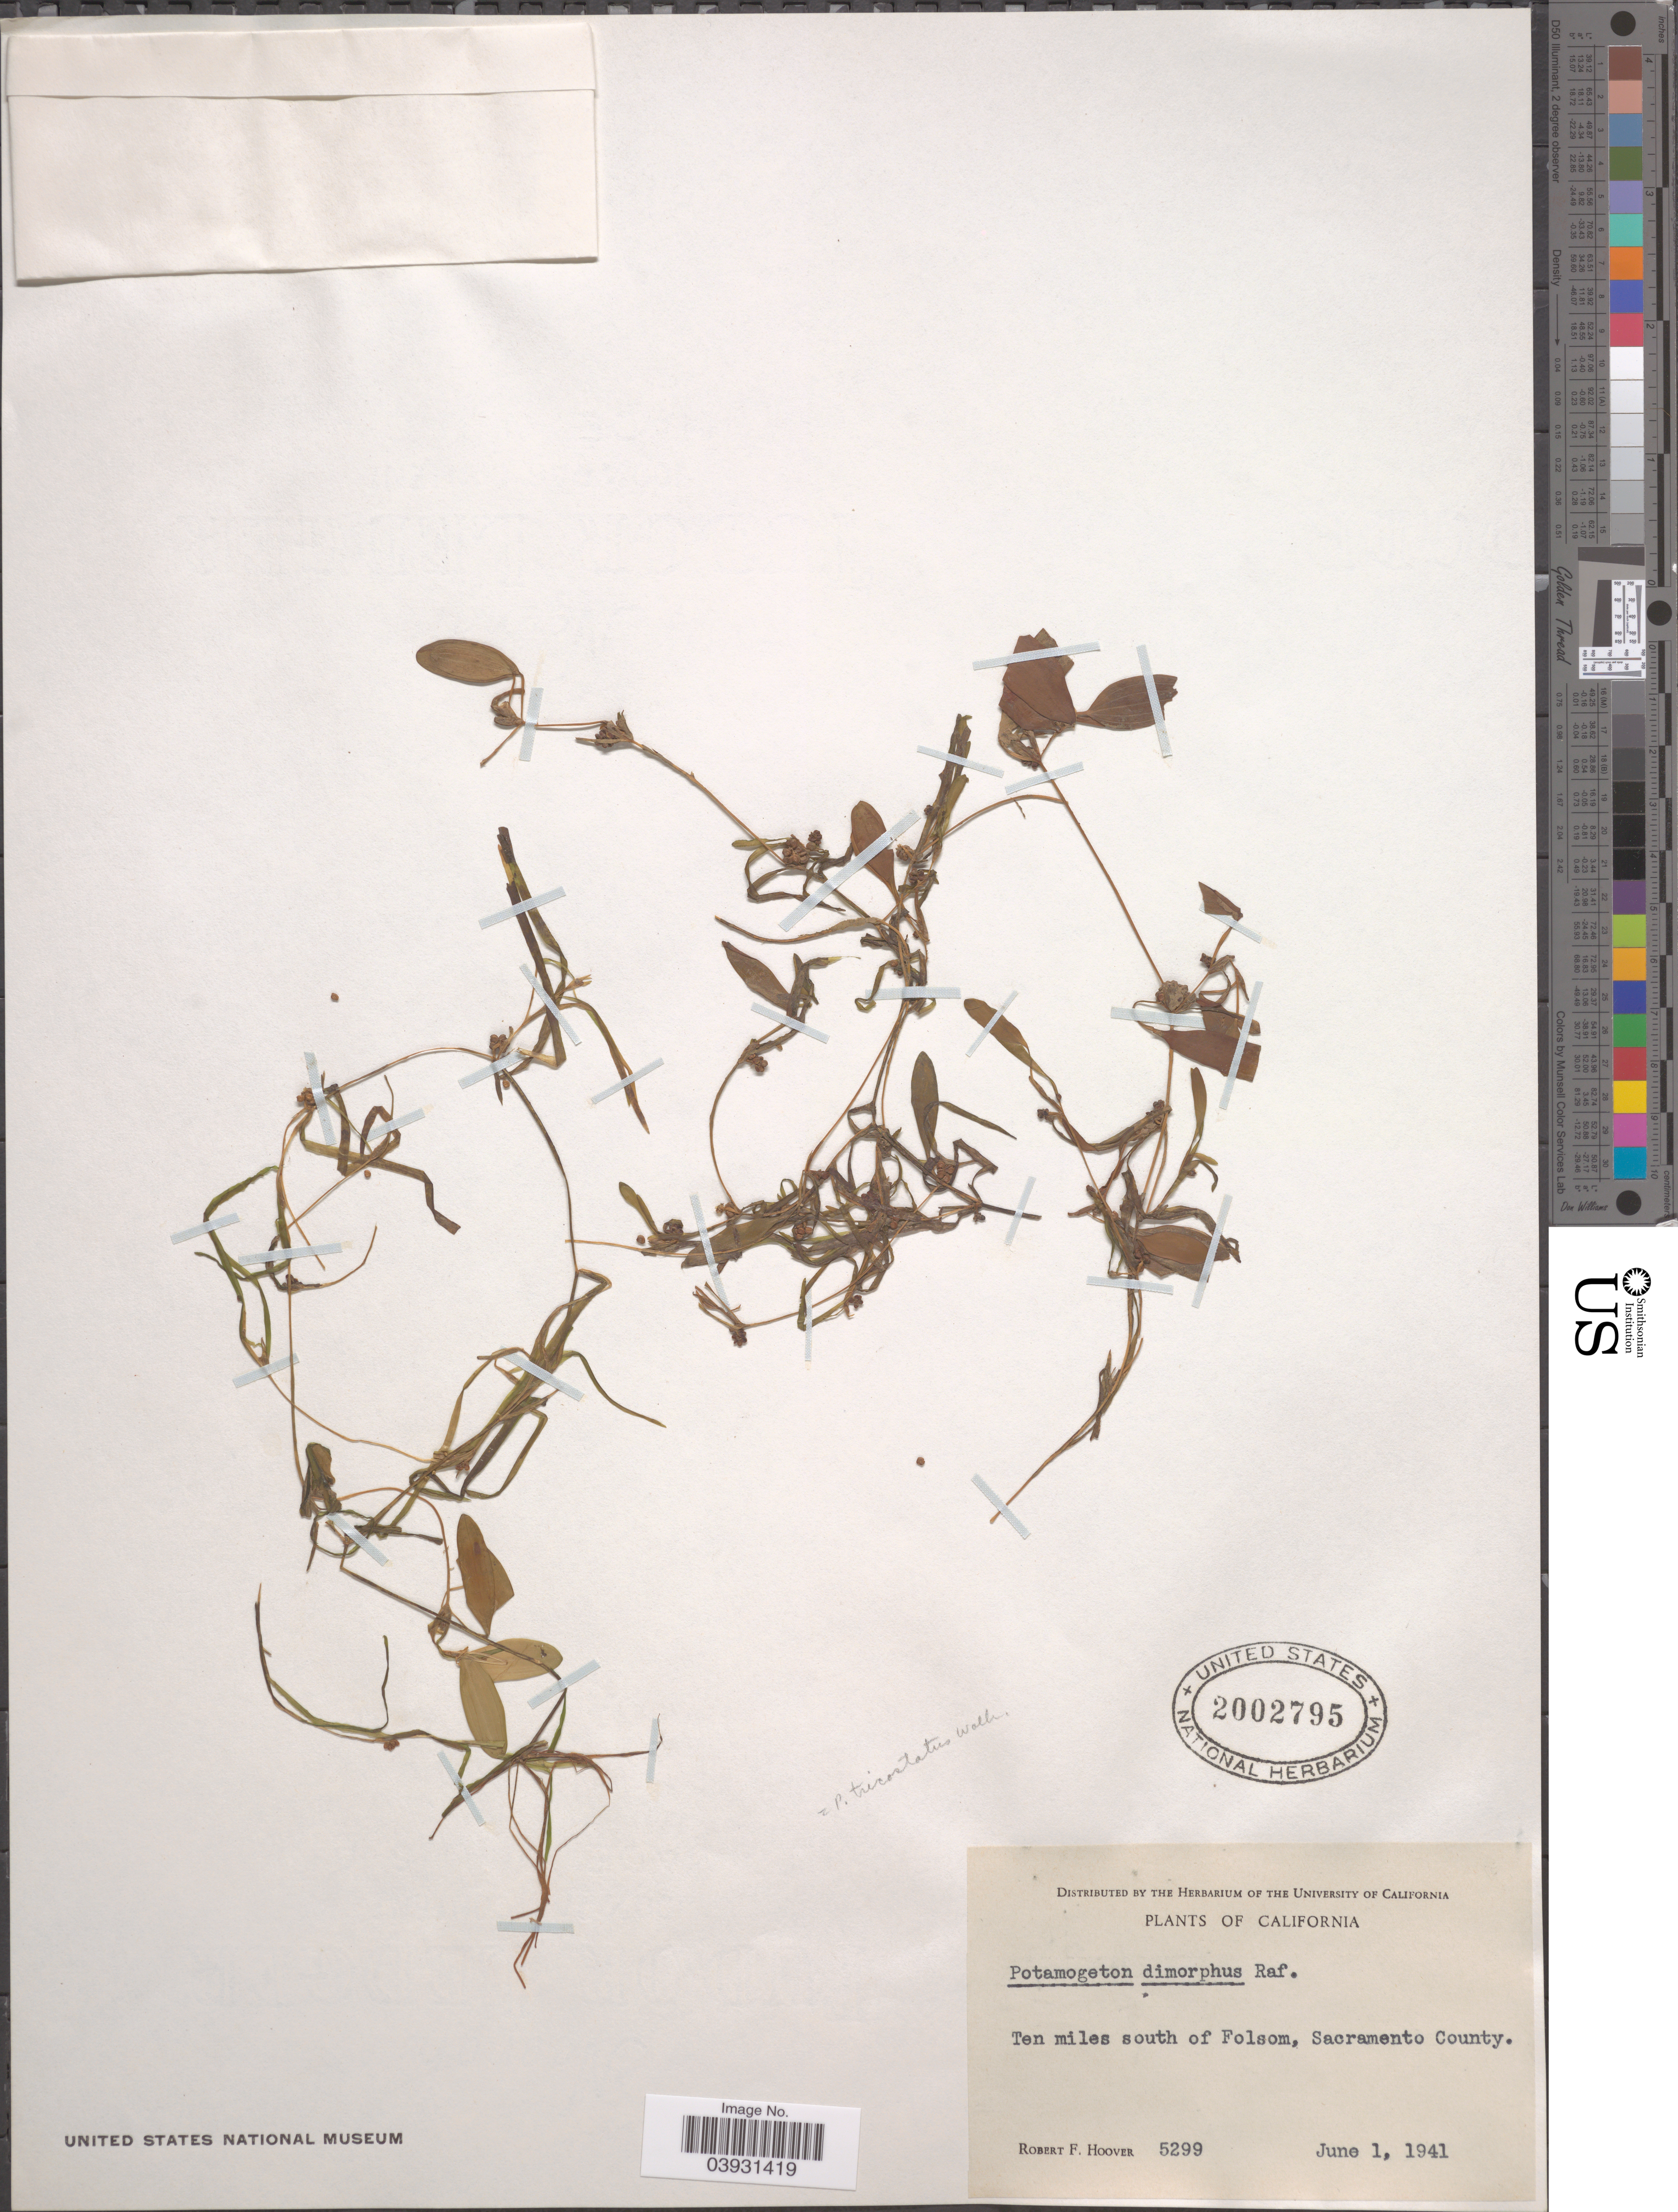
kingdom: Plantae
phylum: Tracheophyta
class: Liliopsida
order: Alismatales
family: Potamogetonaceae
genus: Potamogeton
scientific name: Potamogeton tricostatus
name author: Wall.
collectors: R. F. Hoover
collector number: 5299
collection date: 1941-06-01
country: United States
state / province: California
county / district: Sacramento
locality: Ten miles south of Folsom, Sacramento County.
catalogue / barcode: US 2002795